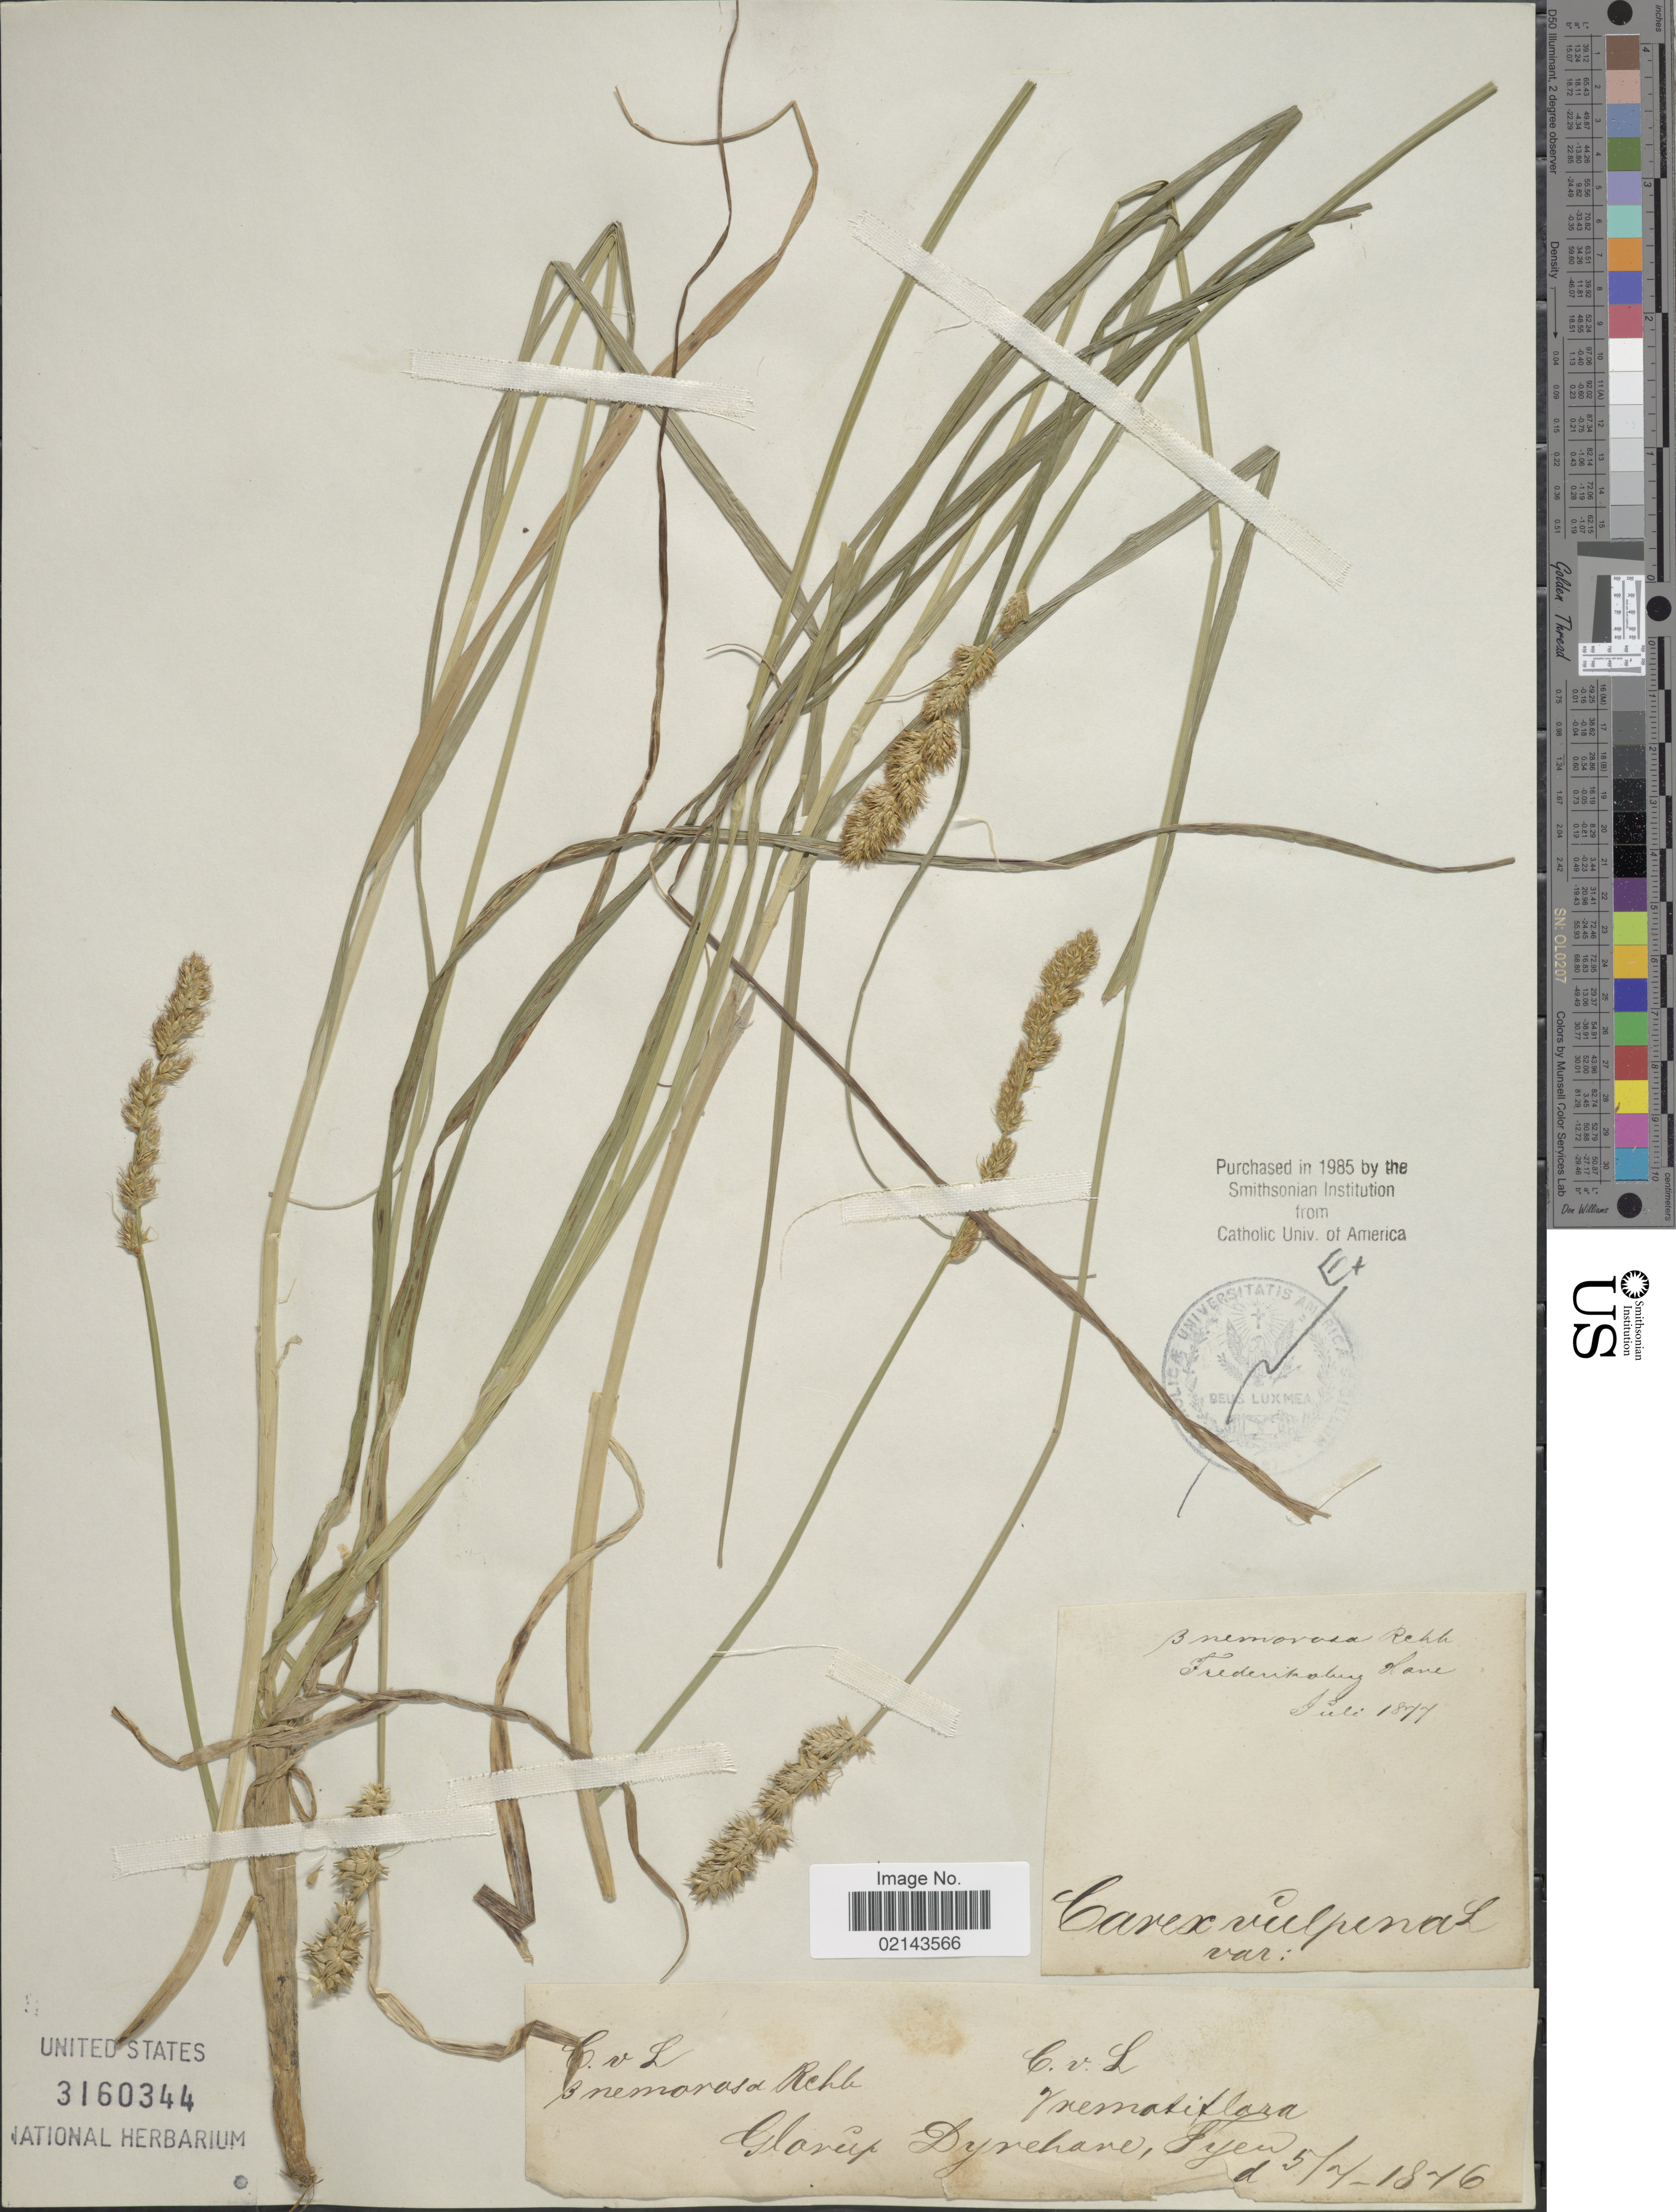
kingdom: Plantae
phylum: Tracheophyta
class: Liliopsida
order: Poales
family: Cyperaceae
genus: Carex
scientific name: Carex vulpina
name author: L.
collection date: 1876-07-05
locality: Glarup Dyrehave, Fyen [interpreted]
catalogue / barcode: US 3160344